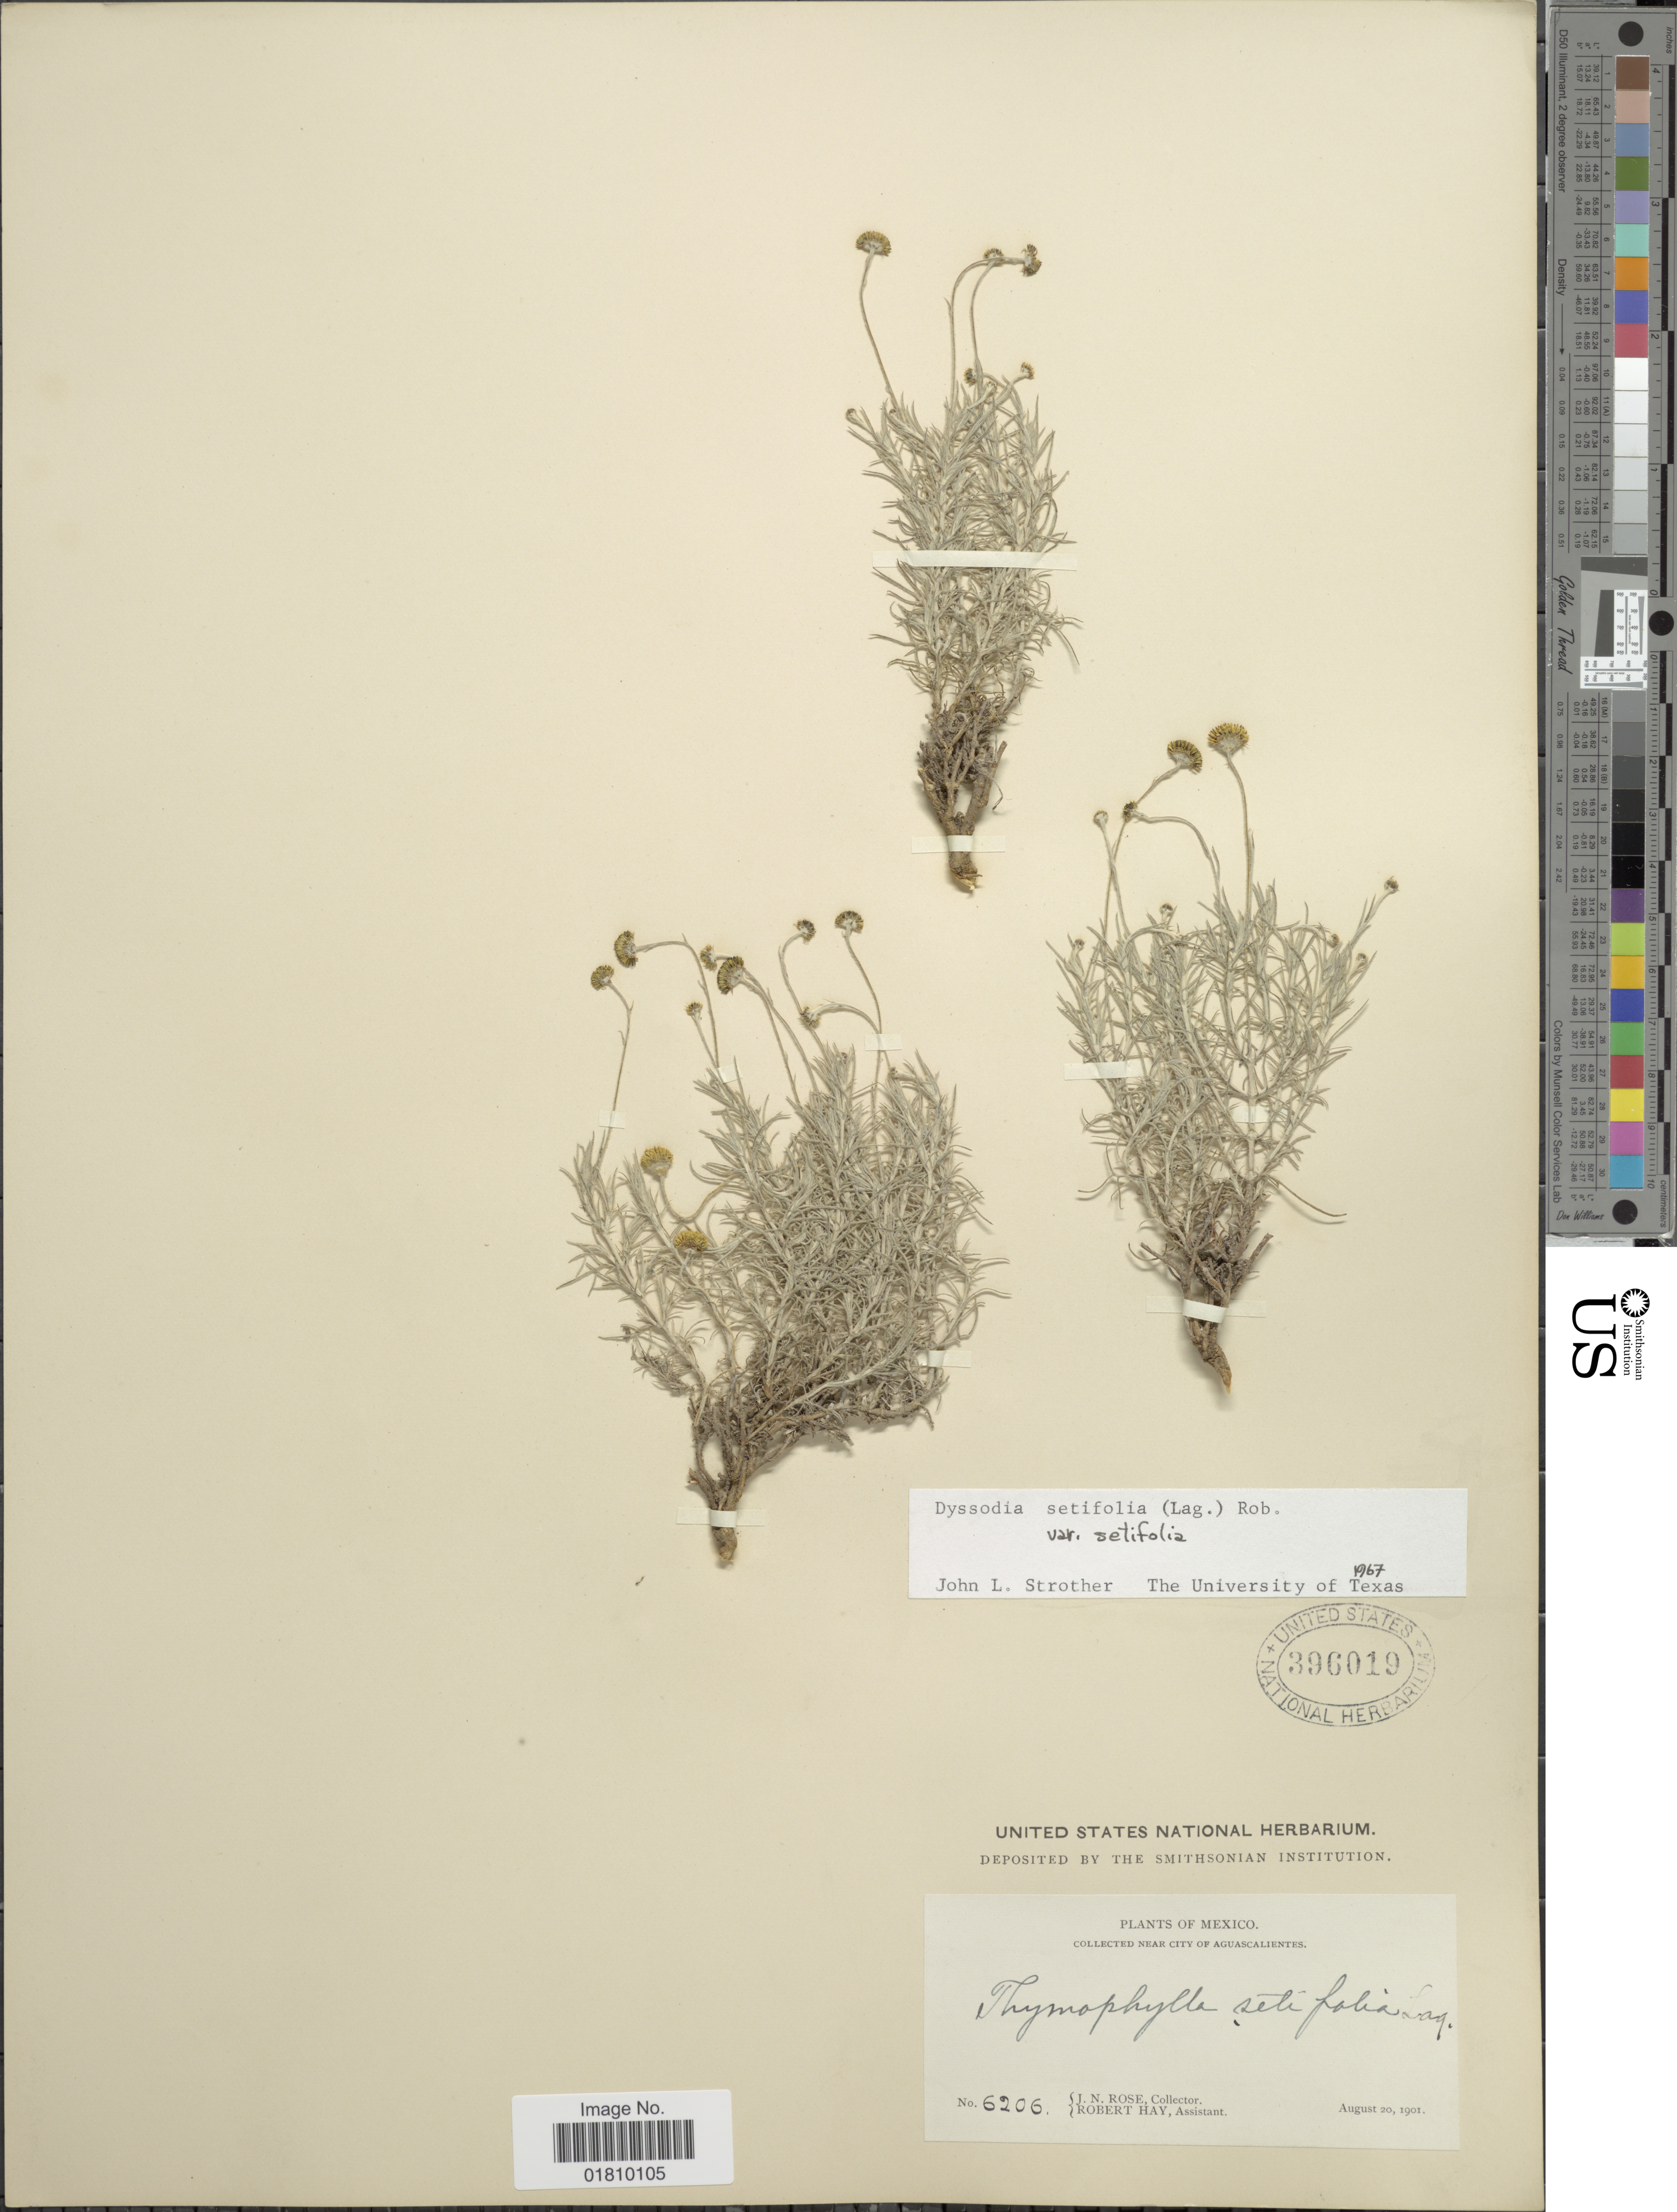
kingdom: Plantae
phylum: Tracheophyta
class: Magnoliopsida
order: Asterales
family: Asteraceae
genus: Thymophylla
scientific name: Thymophylla setifolia var. setifolia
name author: Lag.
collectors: J. N. Rose & R. Hay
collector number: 6206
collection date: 1901-08-20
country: Mexico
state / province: Aguascalientes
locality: Near city of Aguascalientes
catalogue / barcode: US 396019